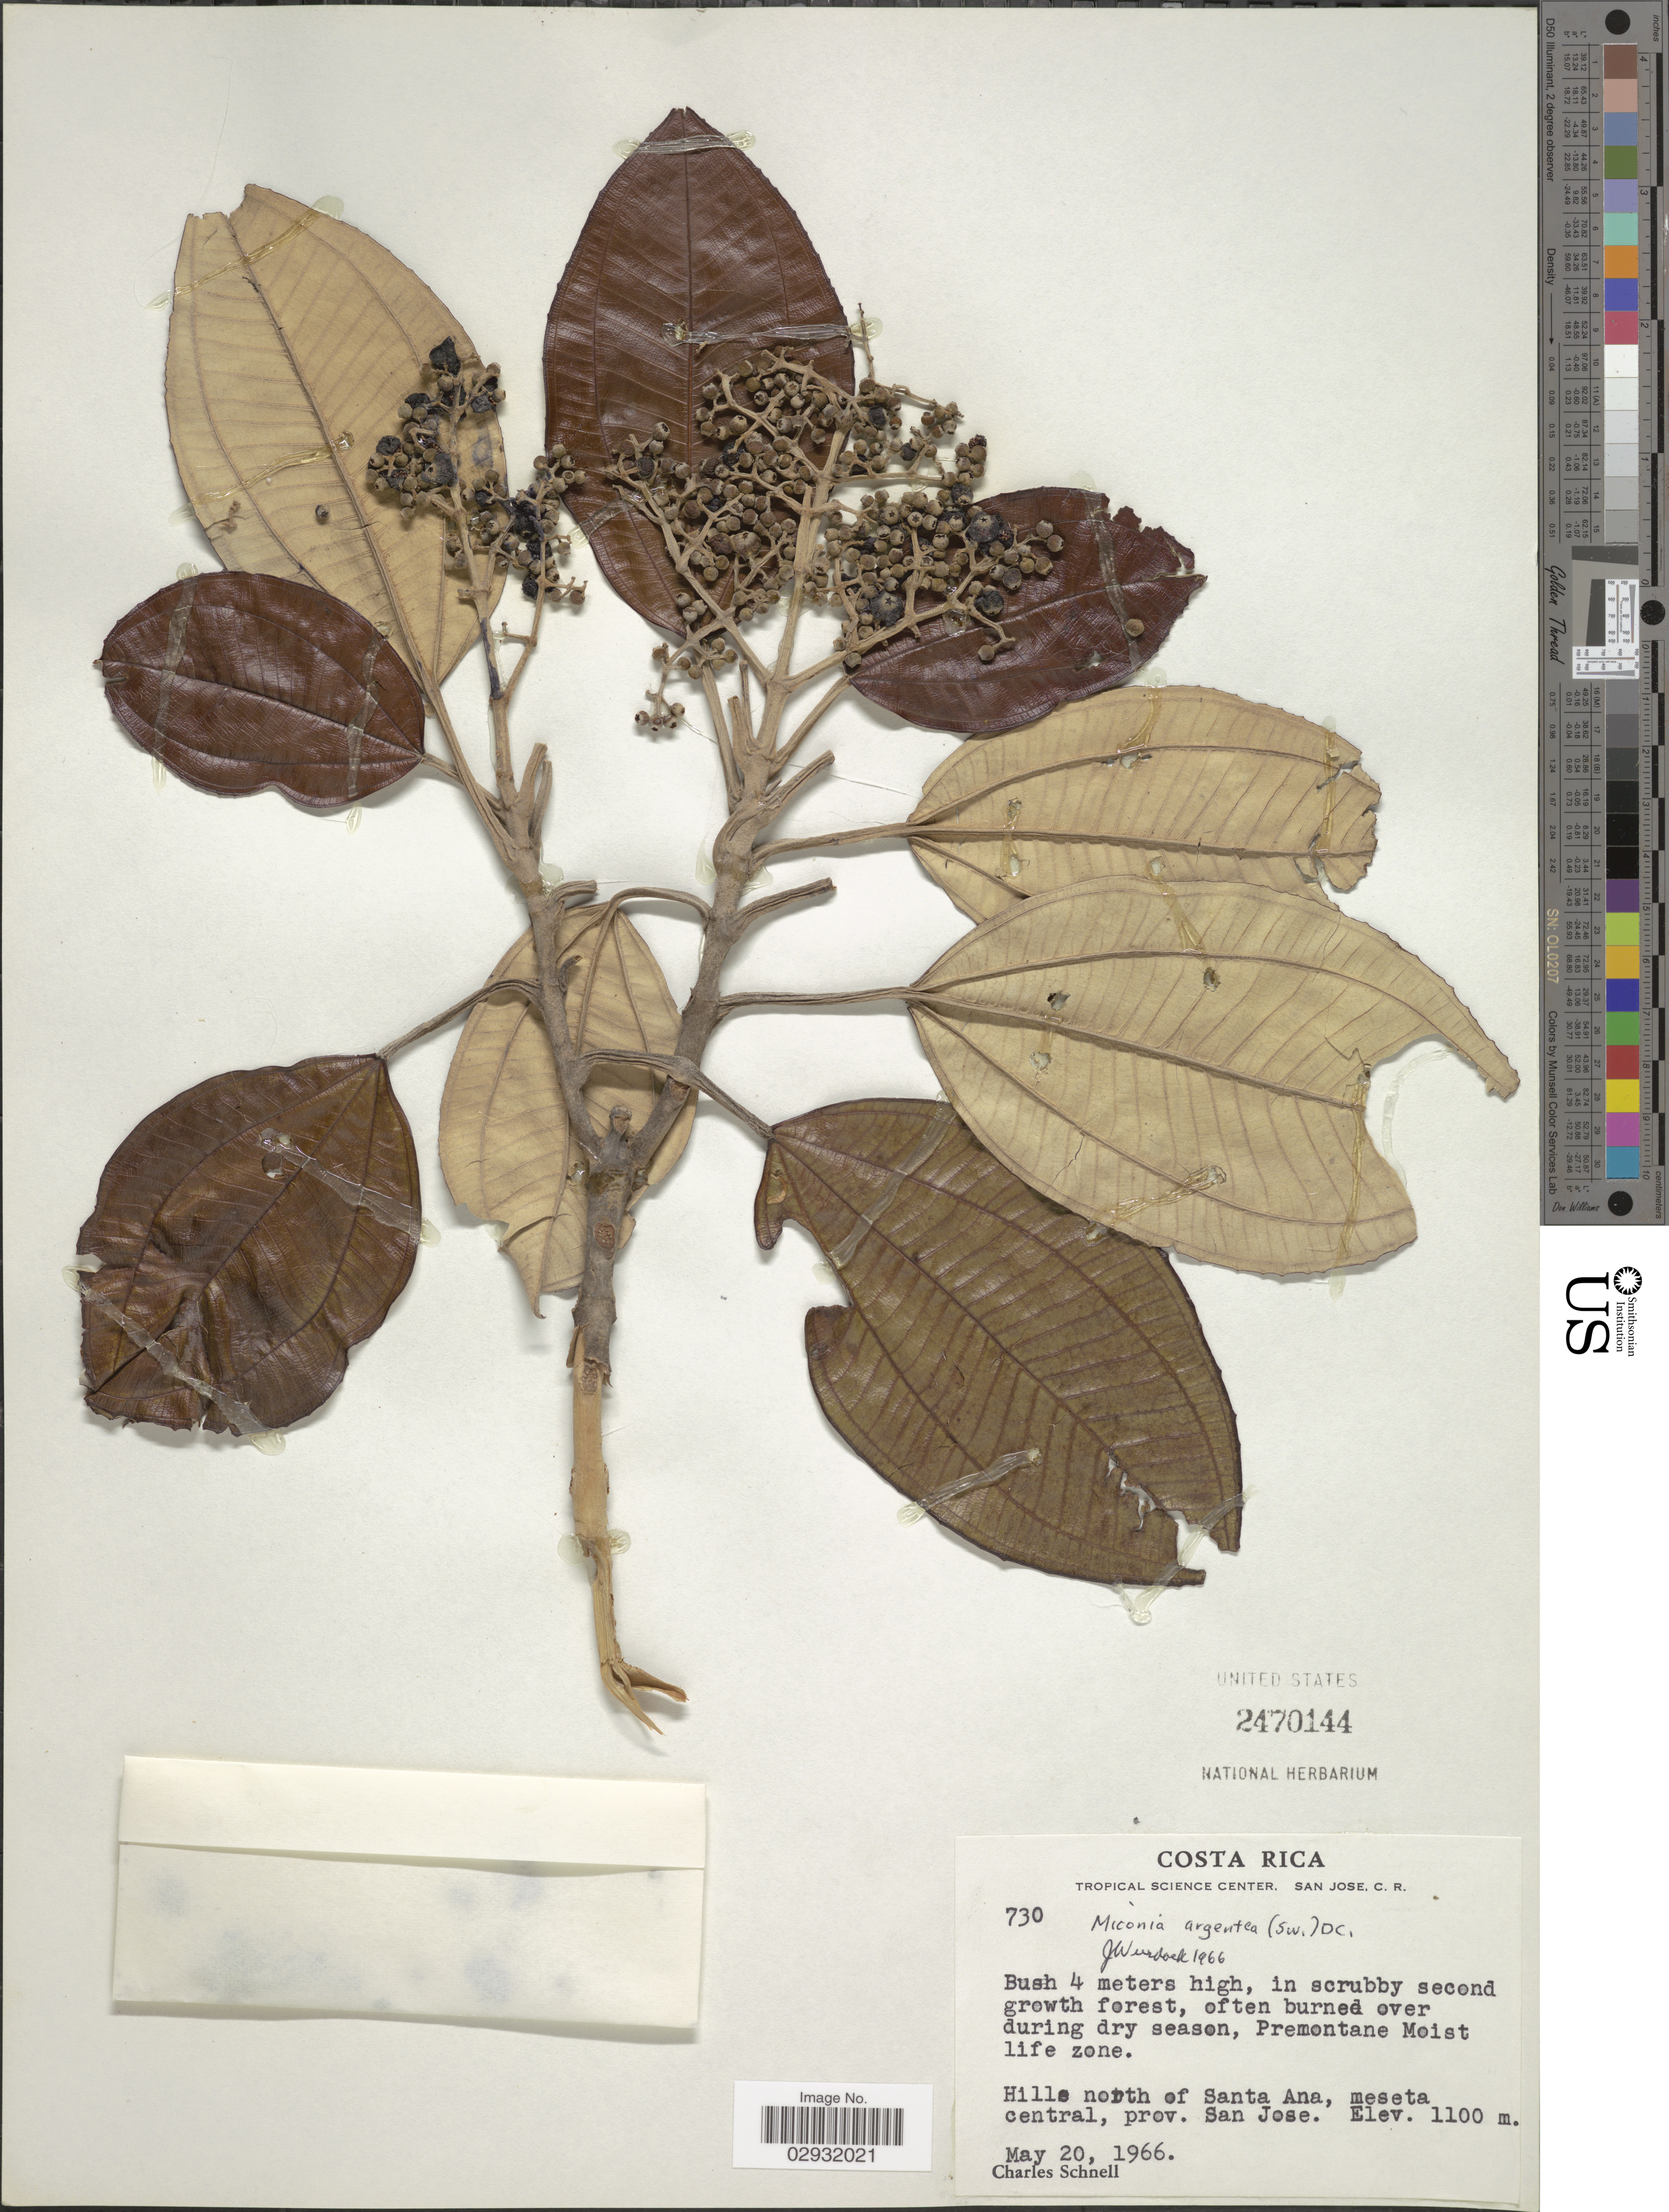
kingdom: Plantae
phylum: Tracheophyta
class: Magnoliopsida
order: Myrtales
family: Melastomataceae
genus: Miconia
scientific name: Miconia argentea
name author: (Sw.) DC.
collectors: C. Schnell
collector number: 730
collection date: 1966-05-20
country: Costa Rica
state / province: San José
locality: Hills north of Santa Ana, meseta central.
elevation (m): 1100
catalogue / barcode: US 2470144